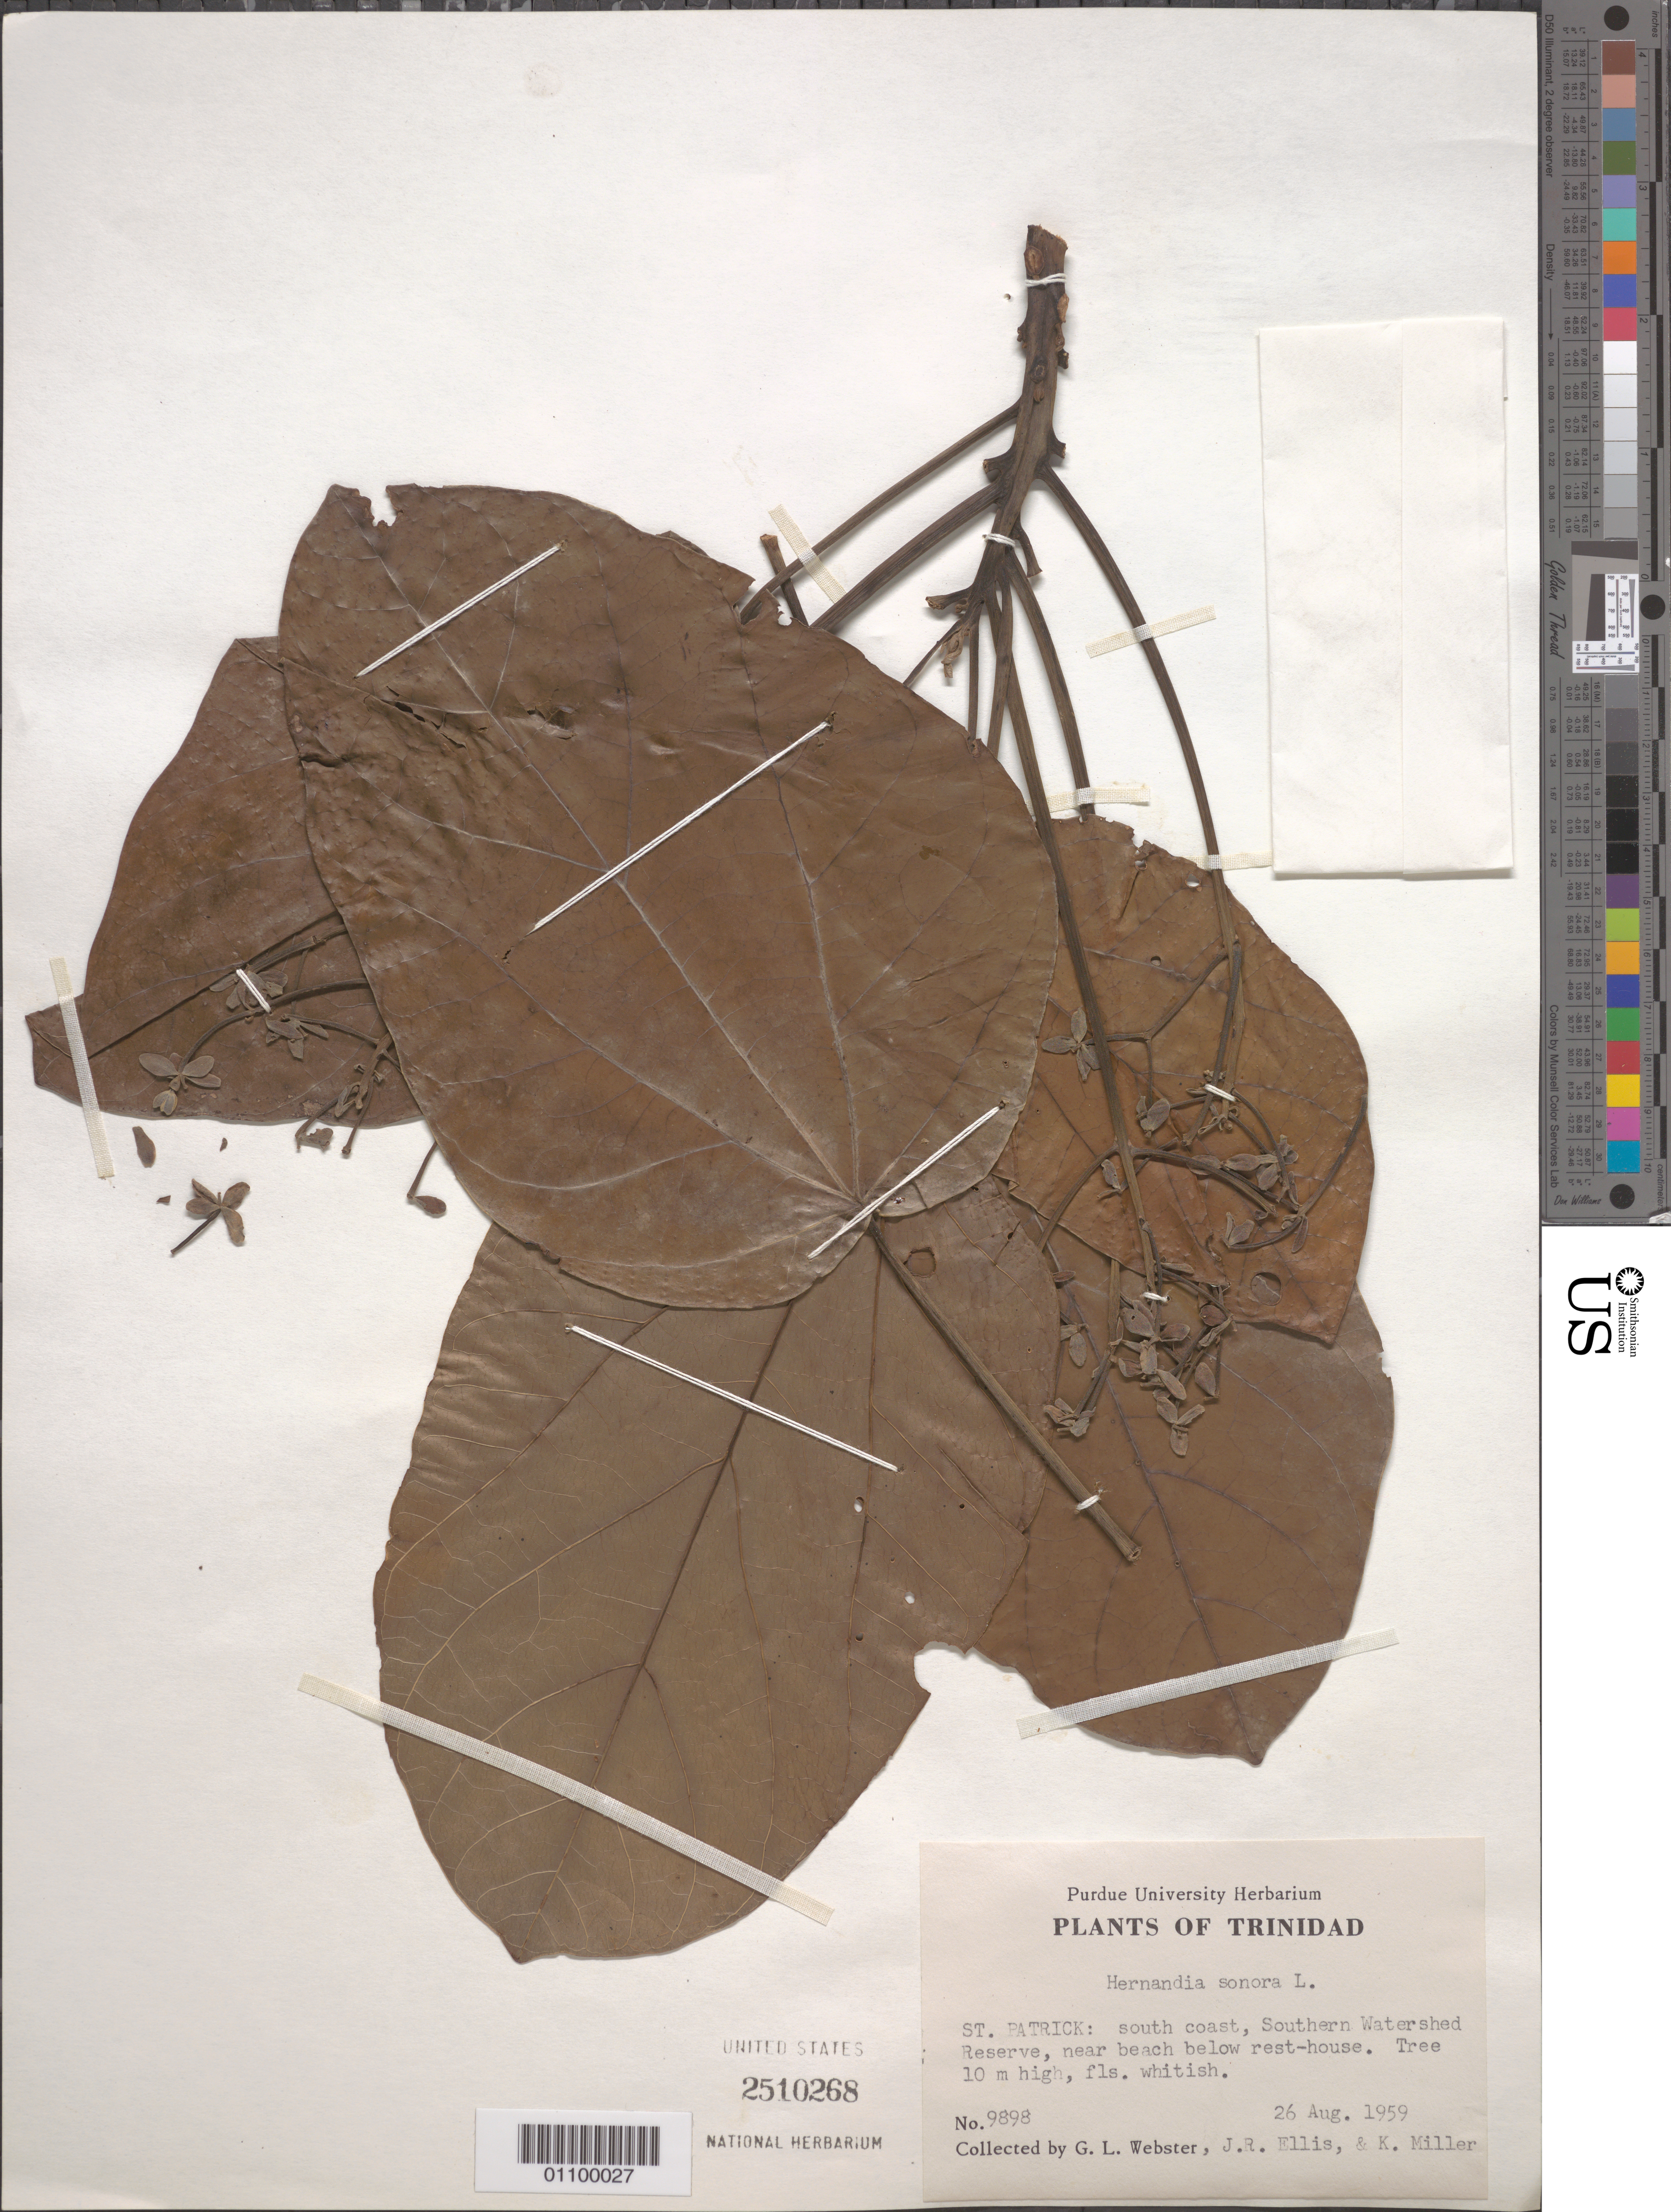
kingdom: Plantae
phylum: Tracheophyta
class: Magnoliopsida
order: Laurales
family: Hernandiaceae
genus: Hernandia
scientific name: Hernandia sonora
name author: L.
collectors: G. L. Webster, J. Ellis & K. Miller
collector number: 9898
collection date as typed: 26 Aug 1959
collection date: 1959-08-26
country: Trinidad and Tobago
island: Trinidad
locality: St. Patrick: south coast, Southern Watershed Reserve, near beach below rest-house.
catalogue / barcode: US 2510268